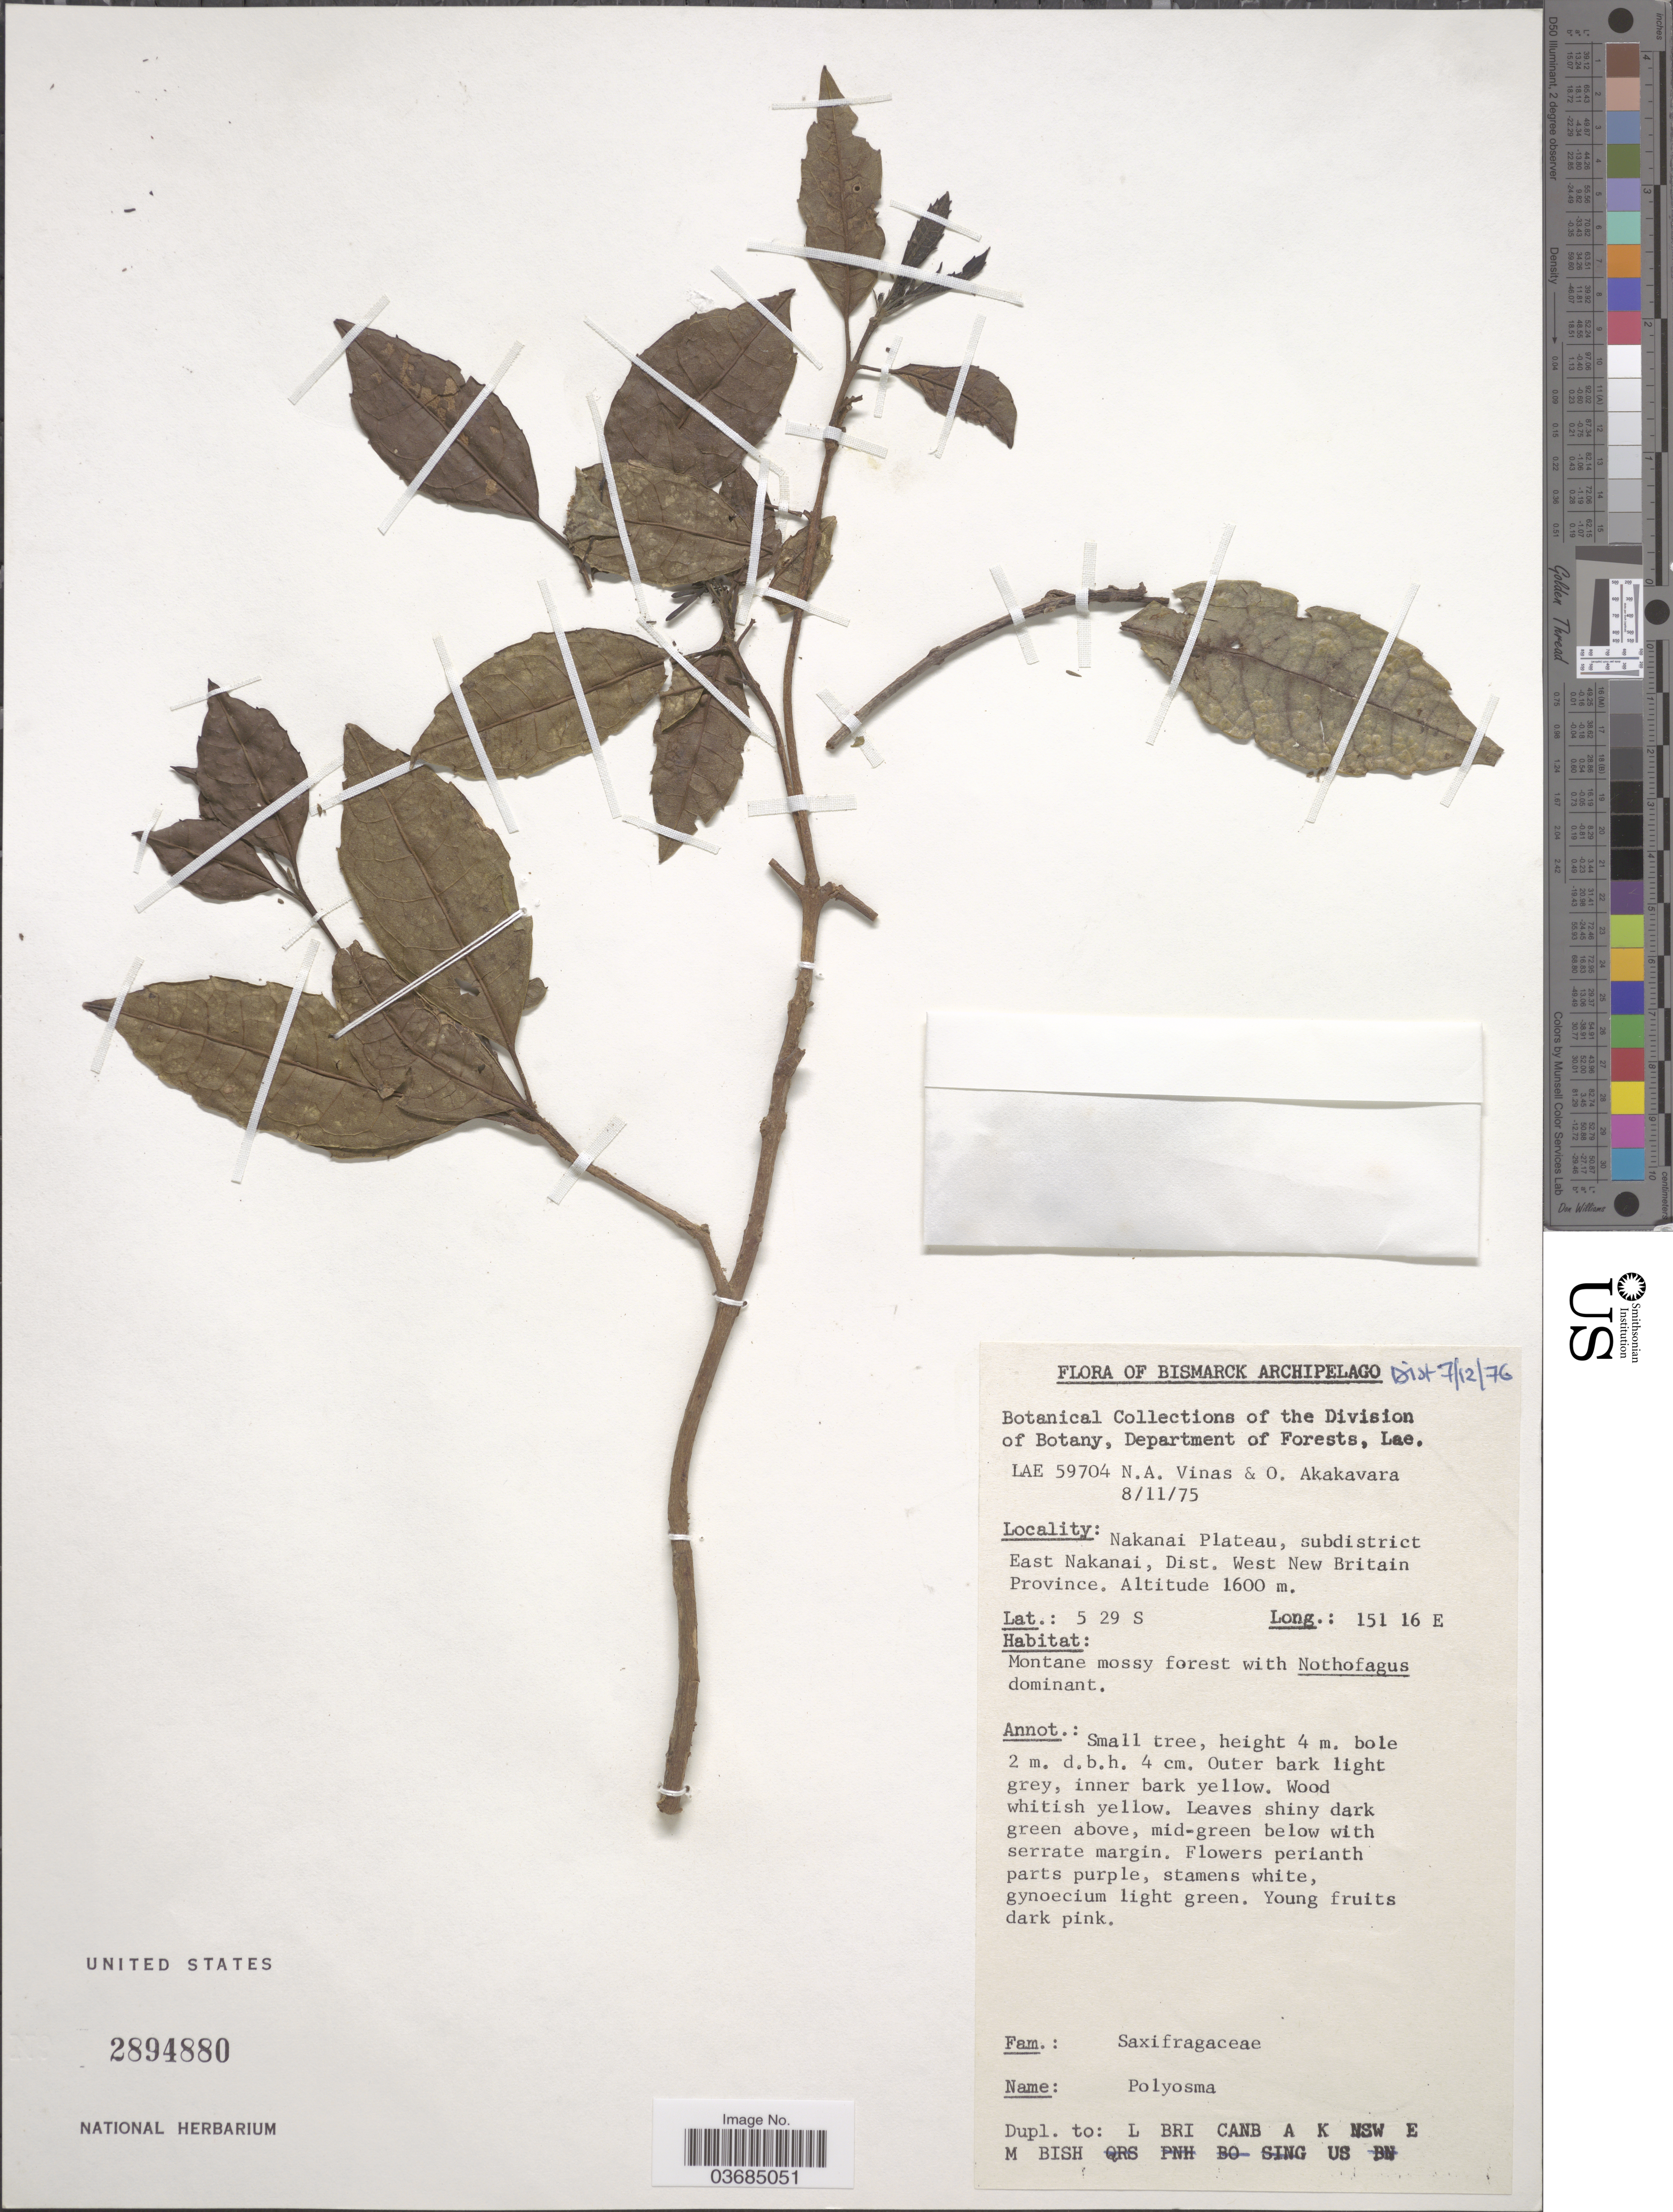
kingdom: Plantae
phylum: Tracheophyta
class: Magnoliopsida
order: Escalloniales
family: Escalloniaceae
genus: Polyosma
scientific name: Polyosma sp.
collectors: N. Vinas & O. Akakavara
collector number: LAE59704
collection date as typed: Transcribed d/m/y: 8/11/75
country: Papua New Guinea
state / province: West New Britain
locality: Bismarck Archipelago. Nakanai Plateau, subdistrict East Nakanai, Dist. West New Britain Province.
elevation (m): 1600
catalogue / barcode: US 2894880